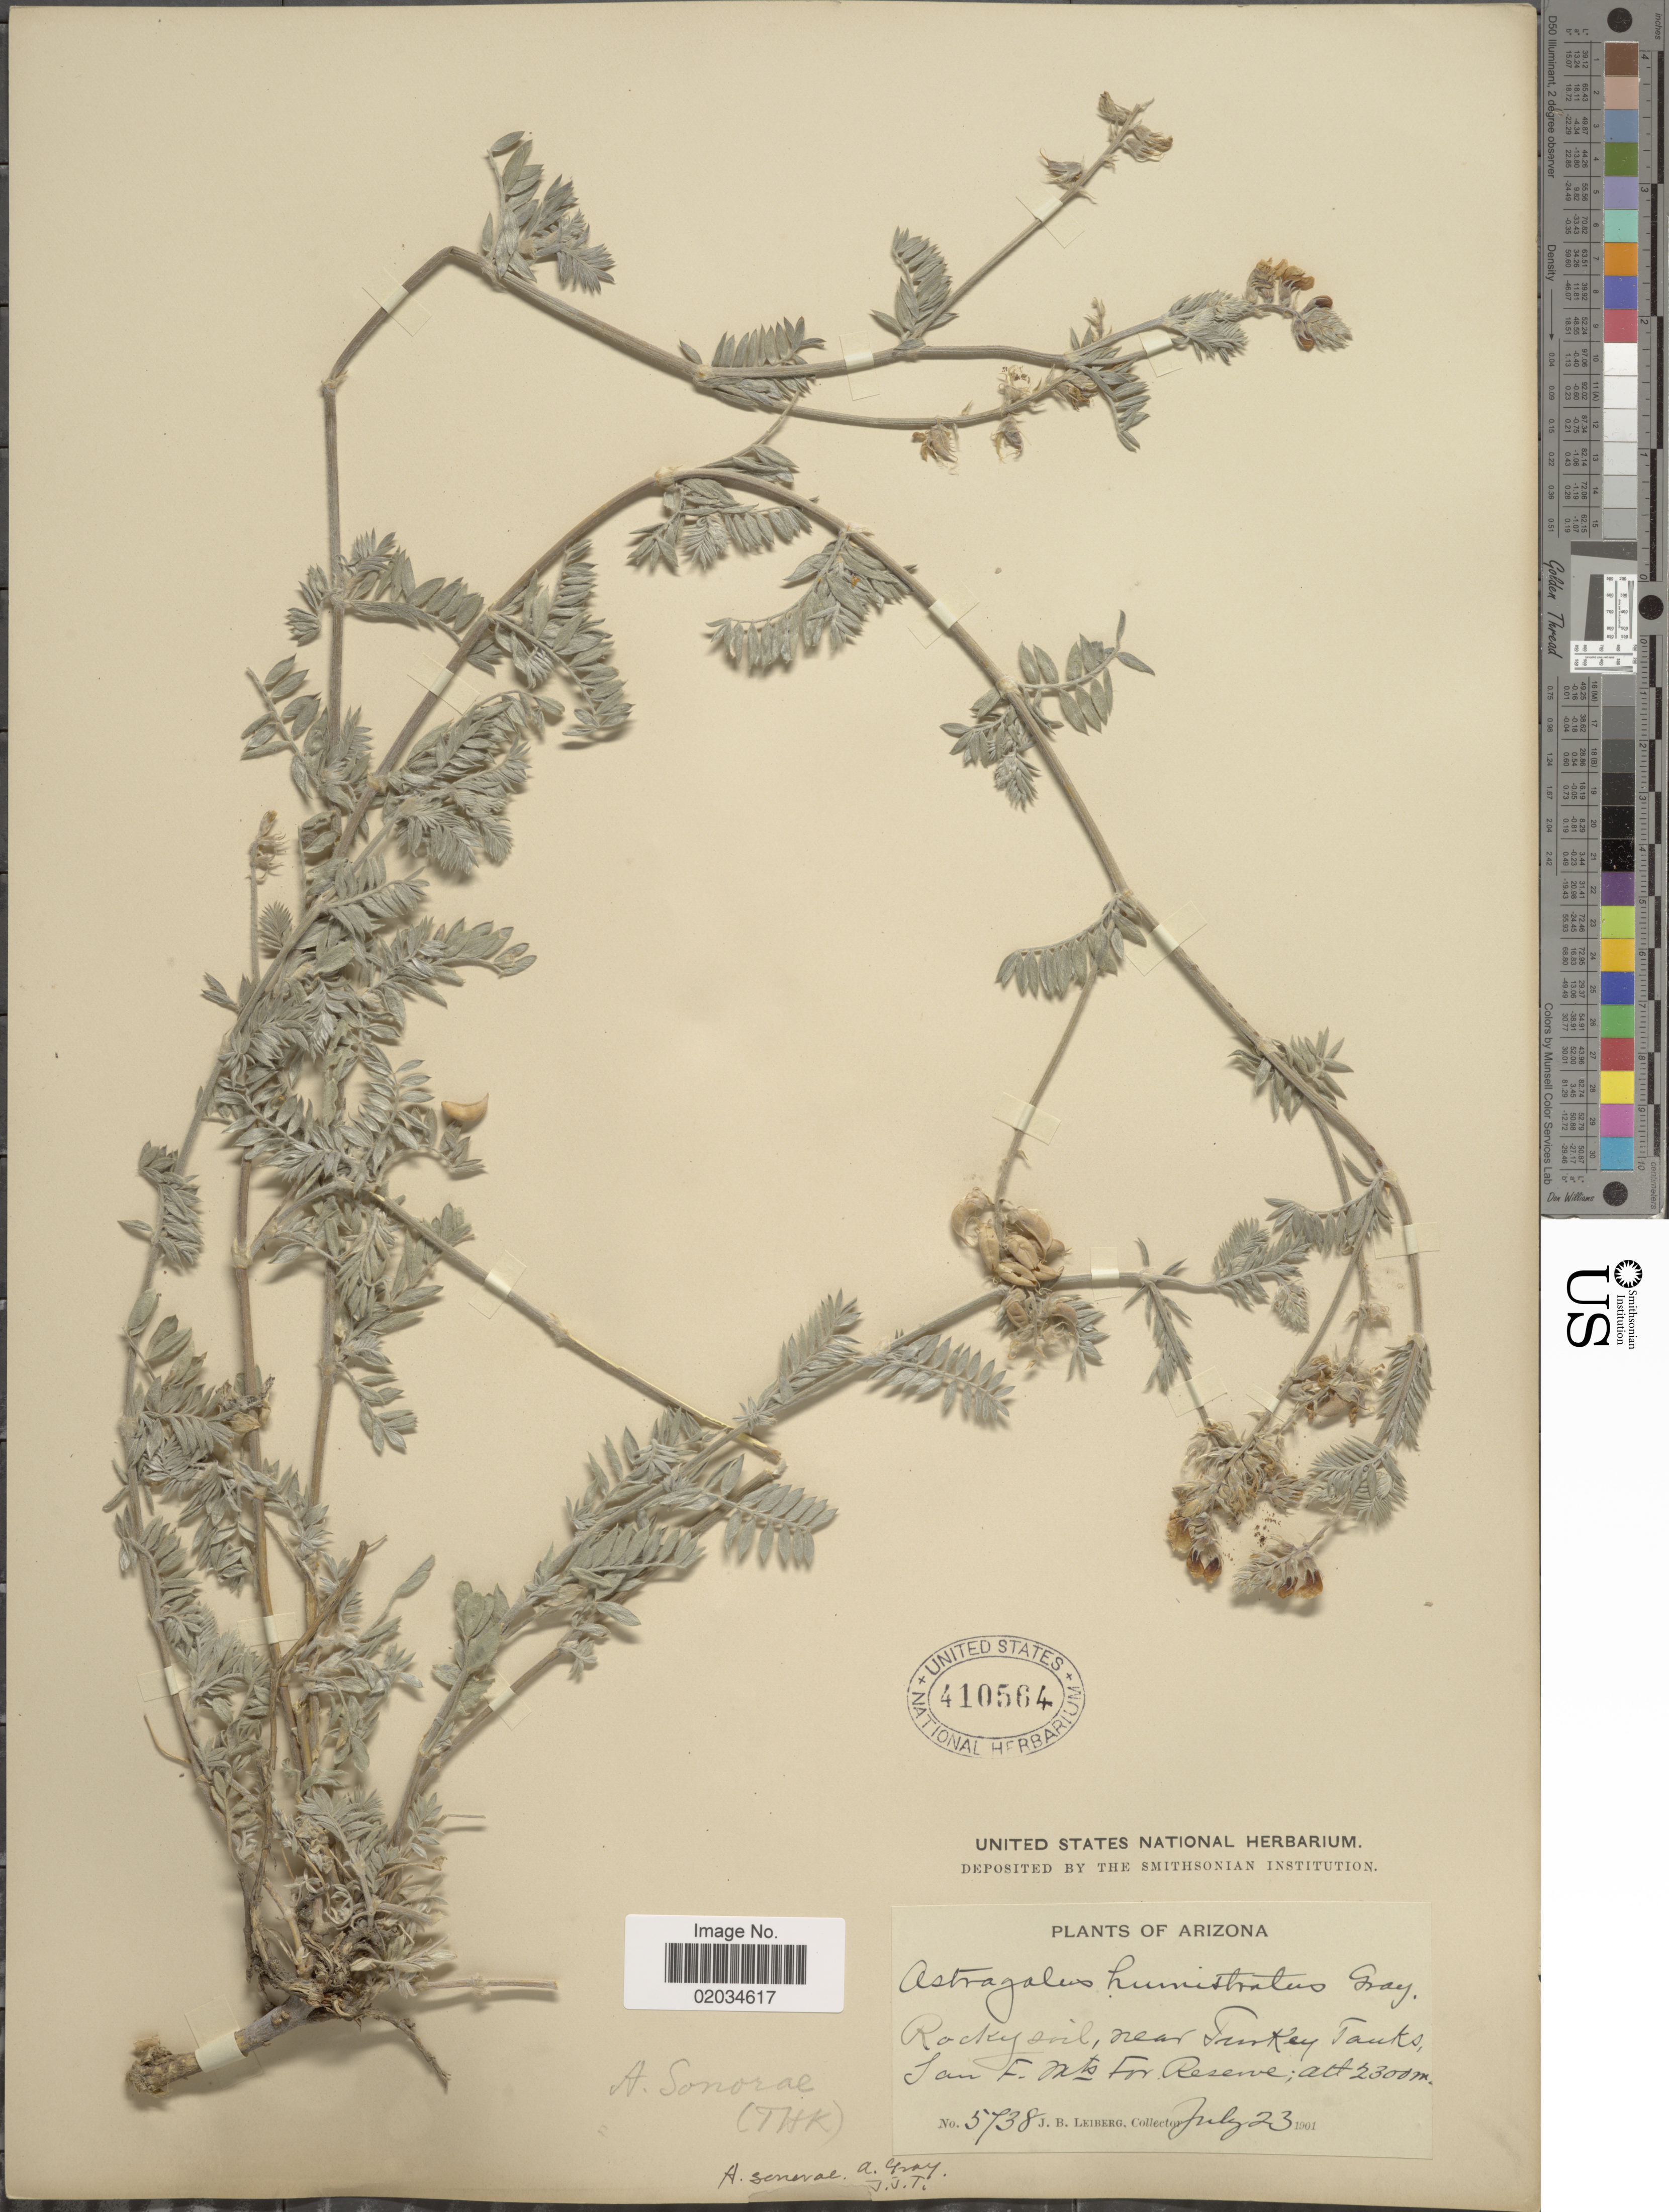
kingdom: Plantae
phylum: Tracheophyta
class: Magnoliopsida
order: Fabales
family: Fabaceae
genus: Astragalus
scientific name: Astragalus sonorae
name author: A. Gray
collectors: J. B. Leiberg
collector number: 5738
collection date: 1901-07-23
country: United States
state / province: Arizona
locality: Rocky soil, near Turkey Tanks, San F. Mts. For. Reserve [San Francisco Mountains Forest Reserve]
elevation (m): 2300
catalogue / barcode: US 410564